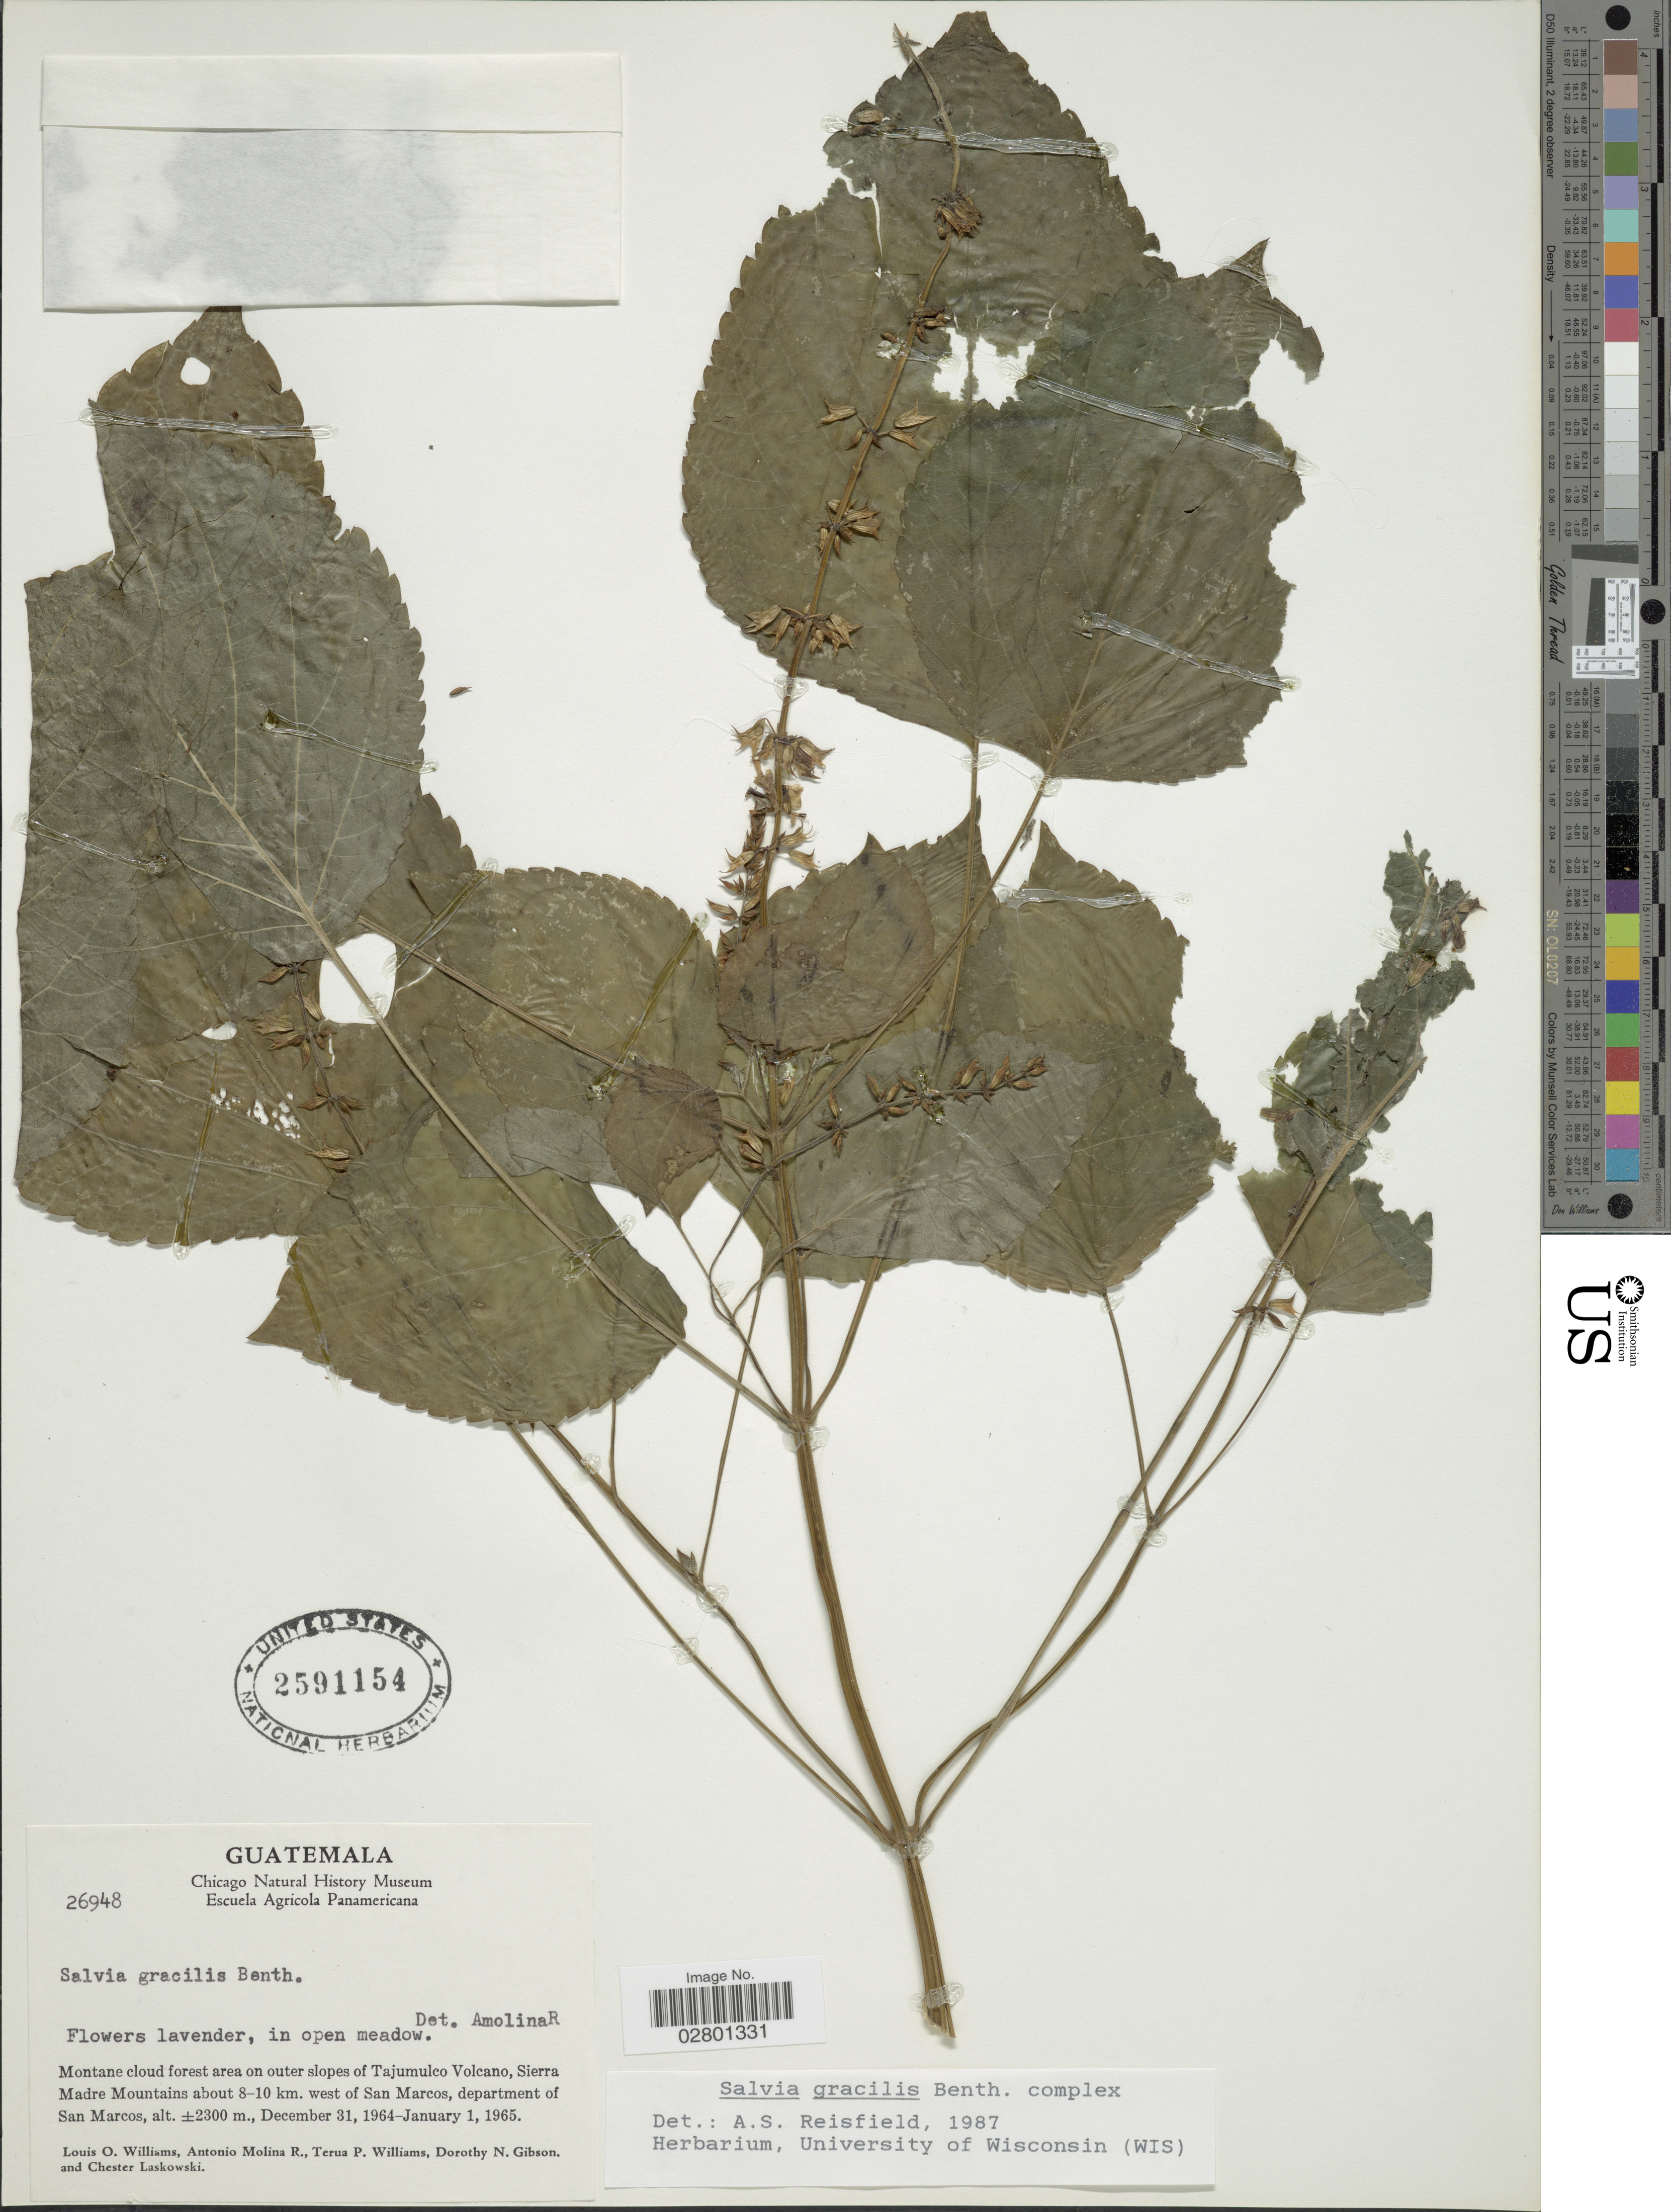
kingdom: Plantae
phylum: Tracheophyta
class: Magnoliopsida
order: Lamiales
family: Lamiaceae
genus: Salvia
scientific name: Salvia gracilis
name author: Benth.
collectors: L. O. Williams, A. Molina R., T. Williams, D. N. Gibson & C. Laskowski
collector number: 26948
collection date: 1961-12-31/1965-01-01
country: Guatemala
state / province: San Marcos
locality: Montane cloud forest area on outer slopes of Tajumulco Volcano, Sierra Madre Mountains about 8-10 km. west of San Marcos, department of San Marcos.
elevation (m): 2300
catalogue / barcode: US 2591154